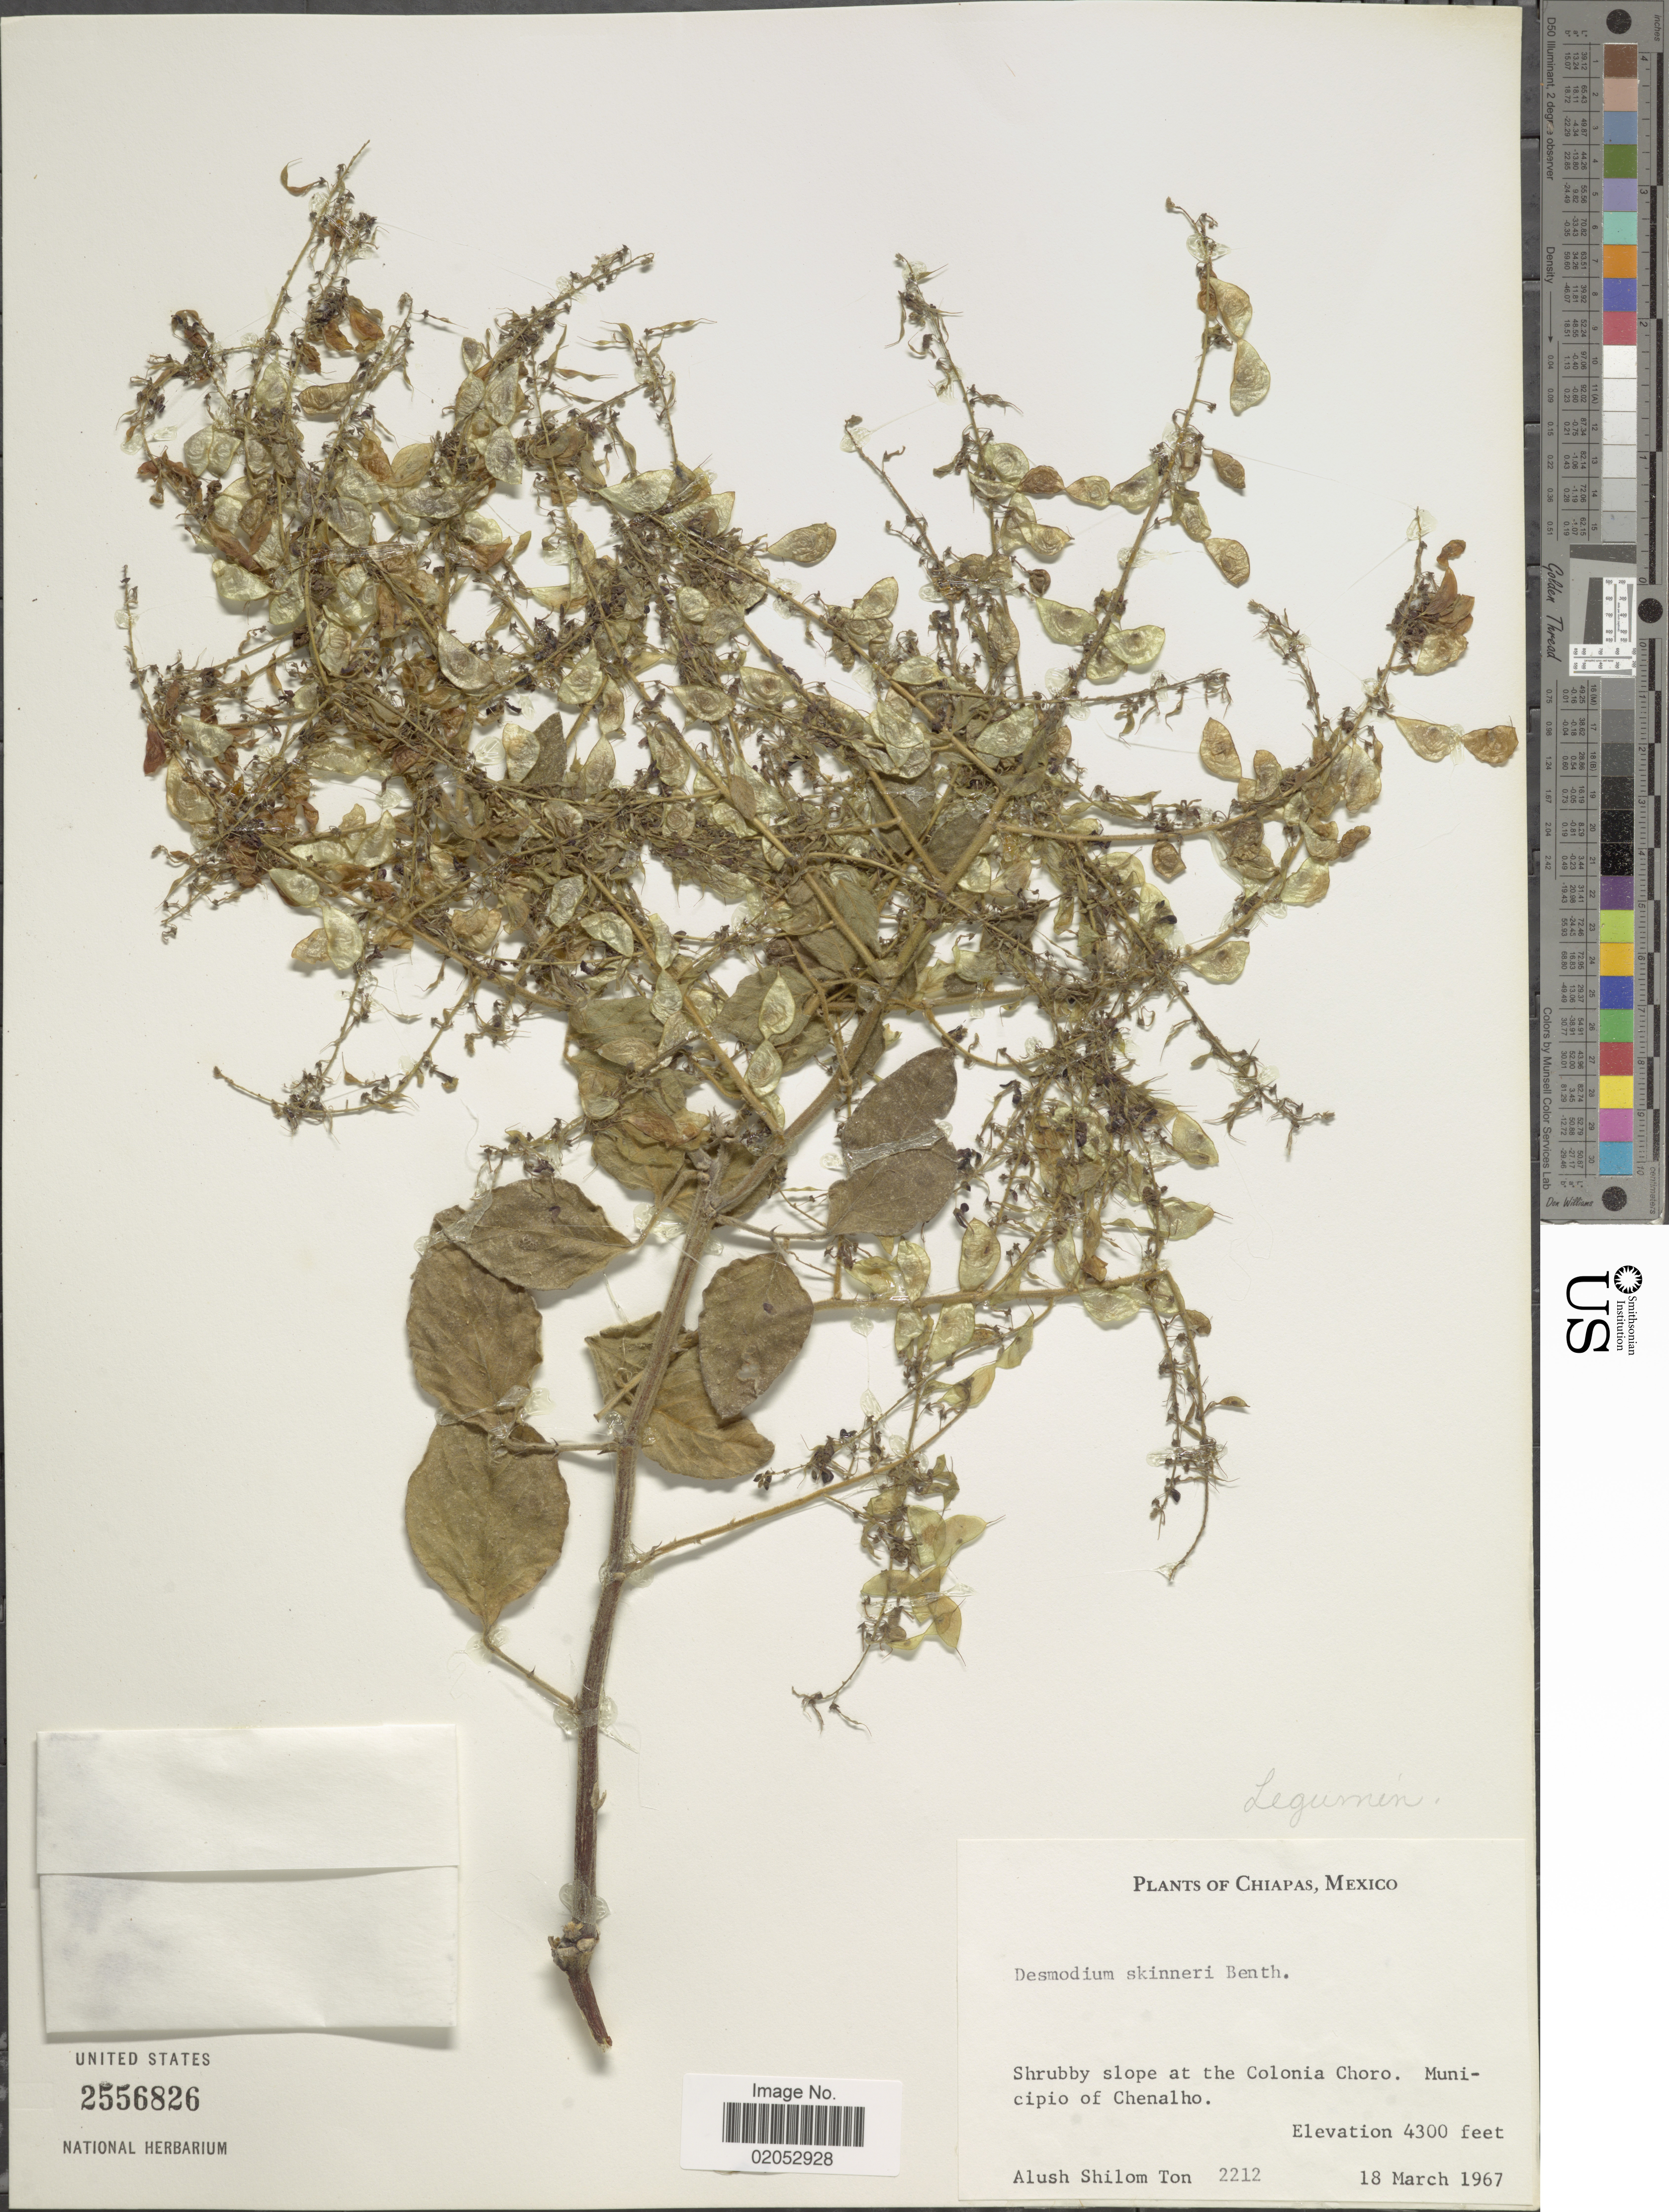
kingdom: Plantae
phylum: Tracheophyta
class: Magnoliopsida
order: Fabales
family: Fabaceae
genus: Desmodium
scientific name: Desmodium skinneri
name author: Benth. ex Hemsl.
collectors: A. M. Ton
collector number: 212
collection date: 1967-03-18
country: Mexico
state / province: Chiapas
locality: Slope at the Colonia Choro. Municipio of Chenalho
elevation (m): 1311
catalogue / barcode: US 2556826